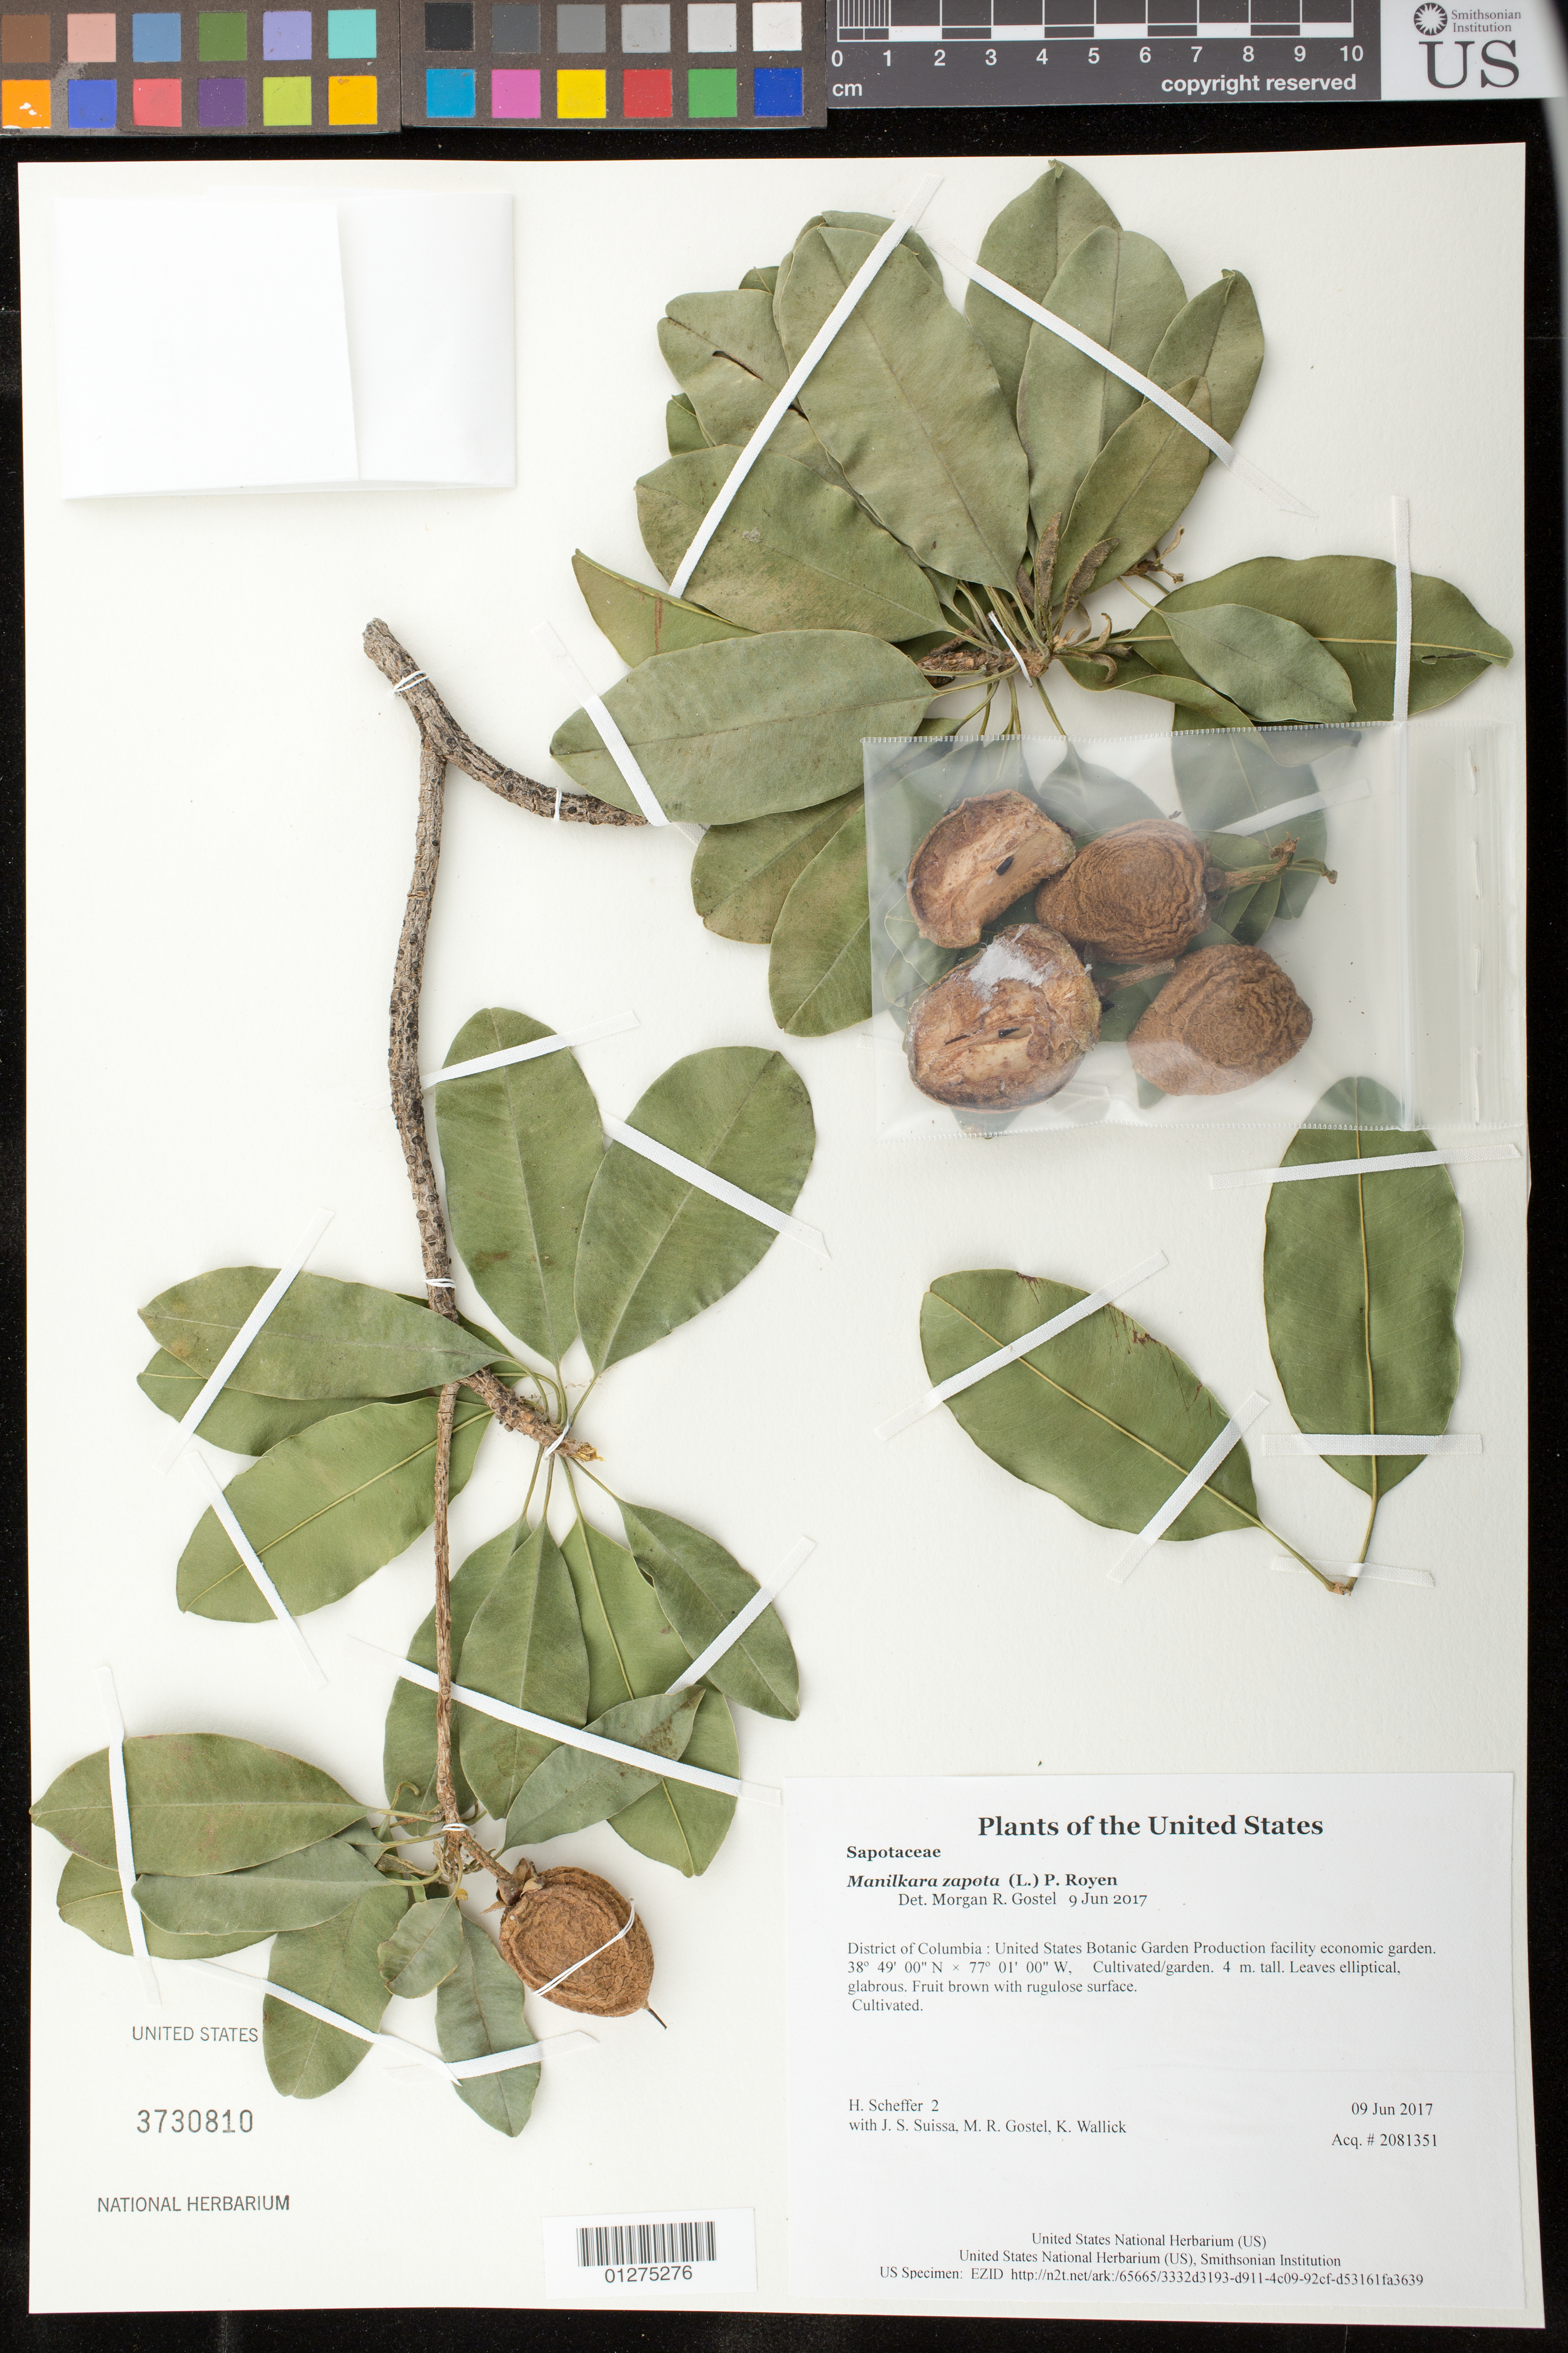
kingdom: Plantae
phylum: Tracheophyta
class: Magnoliopsida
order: Ericales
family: Sapotaceae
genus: Manilkara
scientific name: Manilkara zapota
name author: (L.) P. Royen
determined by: Gostel, M. R.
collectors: H. Scheffer, J. S. Suissa, M. R. Gostel & K. Wallick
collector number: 2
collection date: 2017-06-09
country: United States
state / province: District of Columbia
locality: United States Botanic Garden Production facility economic garden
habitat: Cultivated/garden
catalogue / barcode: US 3730810